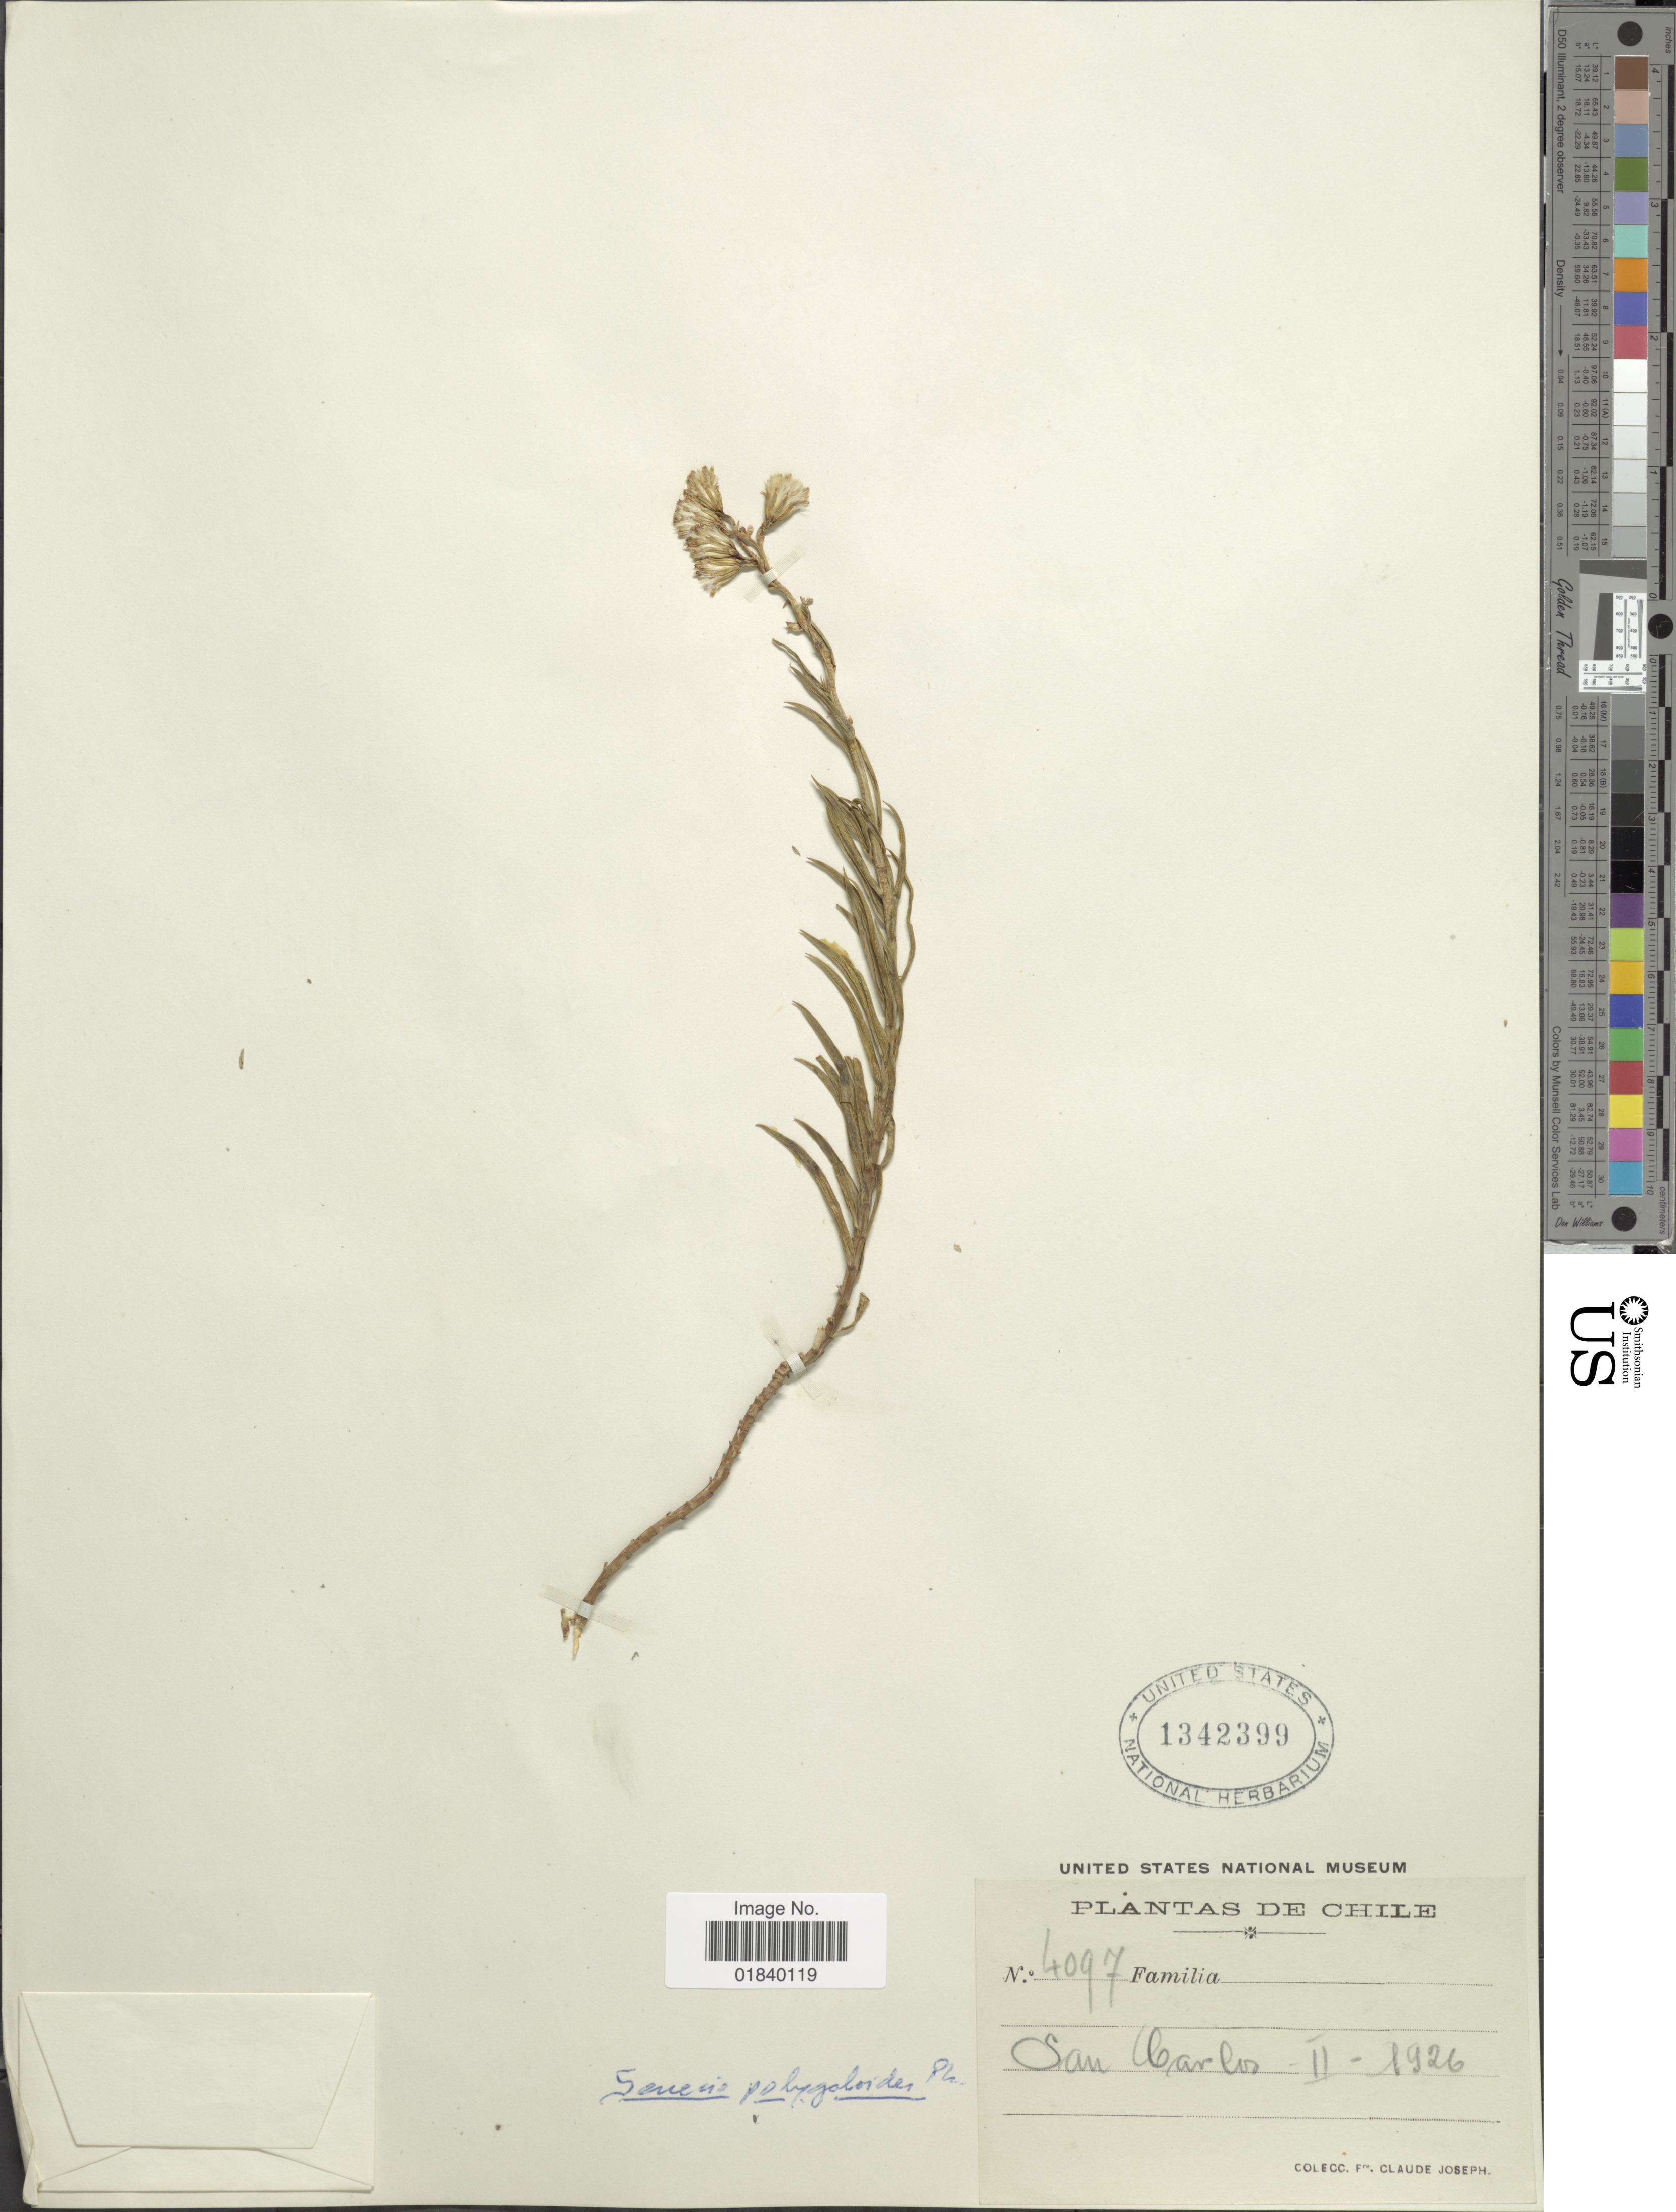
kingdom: Plantae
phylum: Tracheophyta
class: Magnoliopsida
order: Asterales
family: Asteraceae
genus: Senecio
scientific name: Senecio polygaloides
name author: Phil.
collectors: Bro. Claude-Joseph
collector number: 4097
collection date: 1926-02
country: Chile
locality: Chile, San Carlos.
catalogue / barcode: US 1342399